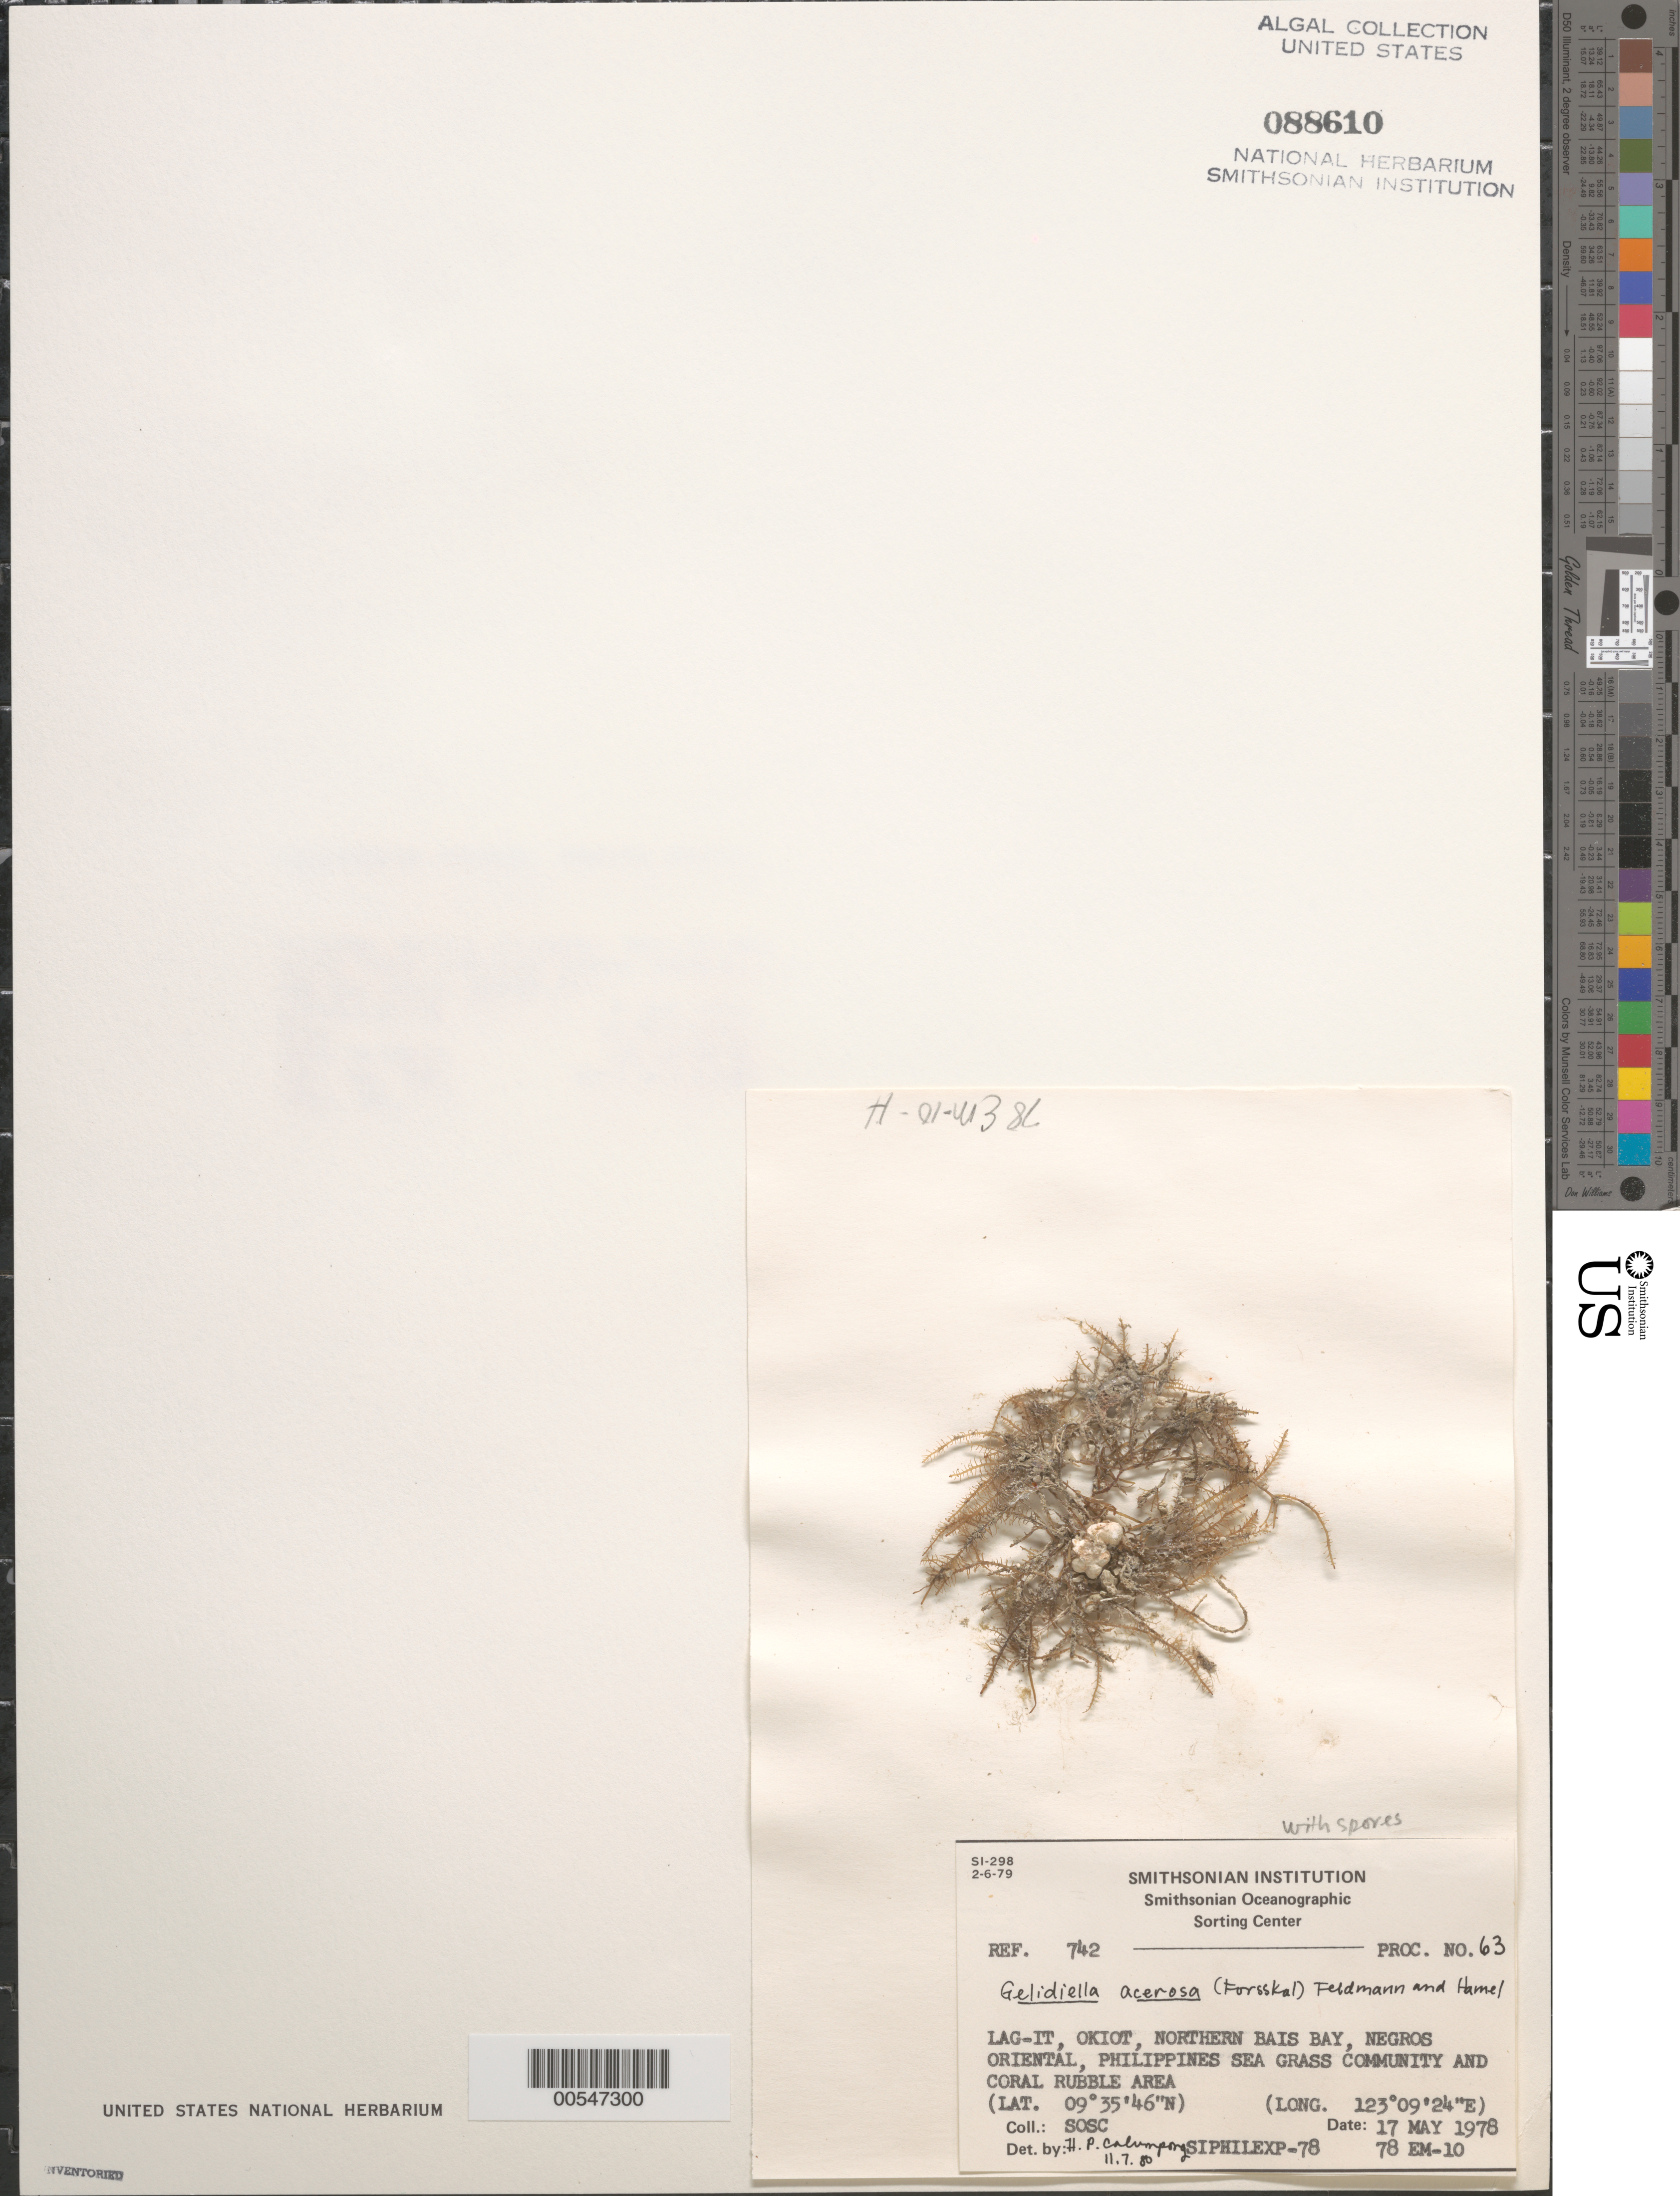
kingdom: Plantae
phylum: Rhodophyta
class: Florideophyceae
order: Gelidiales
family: Gelidiellaceae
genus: Gelidiella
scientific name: Gelidiella acerosa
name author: (Forssk.) Feldmann & G. Hamel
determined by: Calumpong, H. P.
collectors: SOSC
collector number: Station 78 Em-10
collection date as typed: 17 May 1978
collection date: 1978-05-17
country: Philippines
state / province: Central Visayas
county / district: Negros Oriental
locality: Lag-it, okiot, bais bay, negros oriental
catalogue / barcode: US 88610